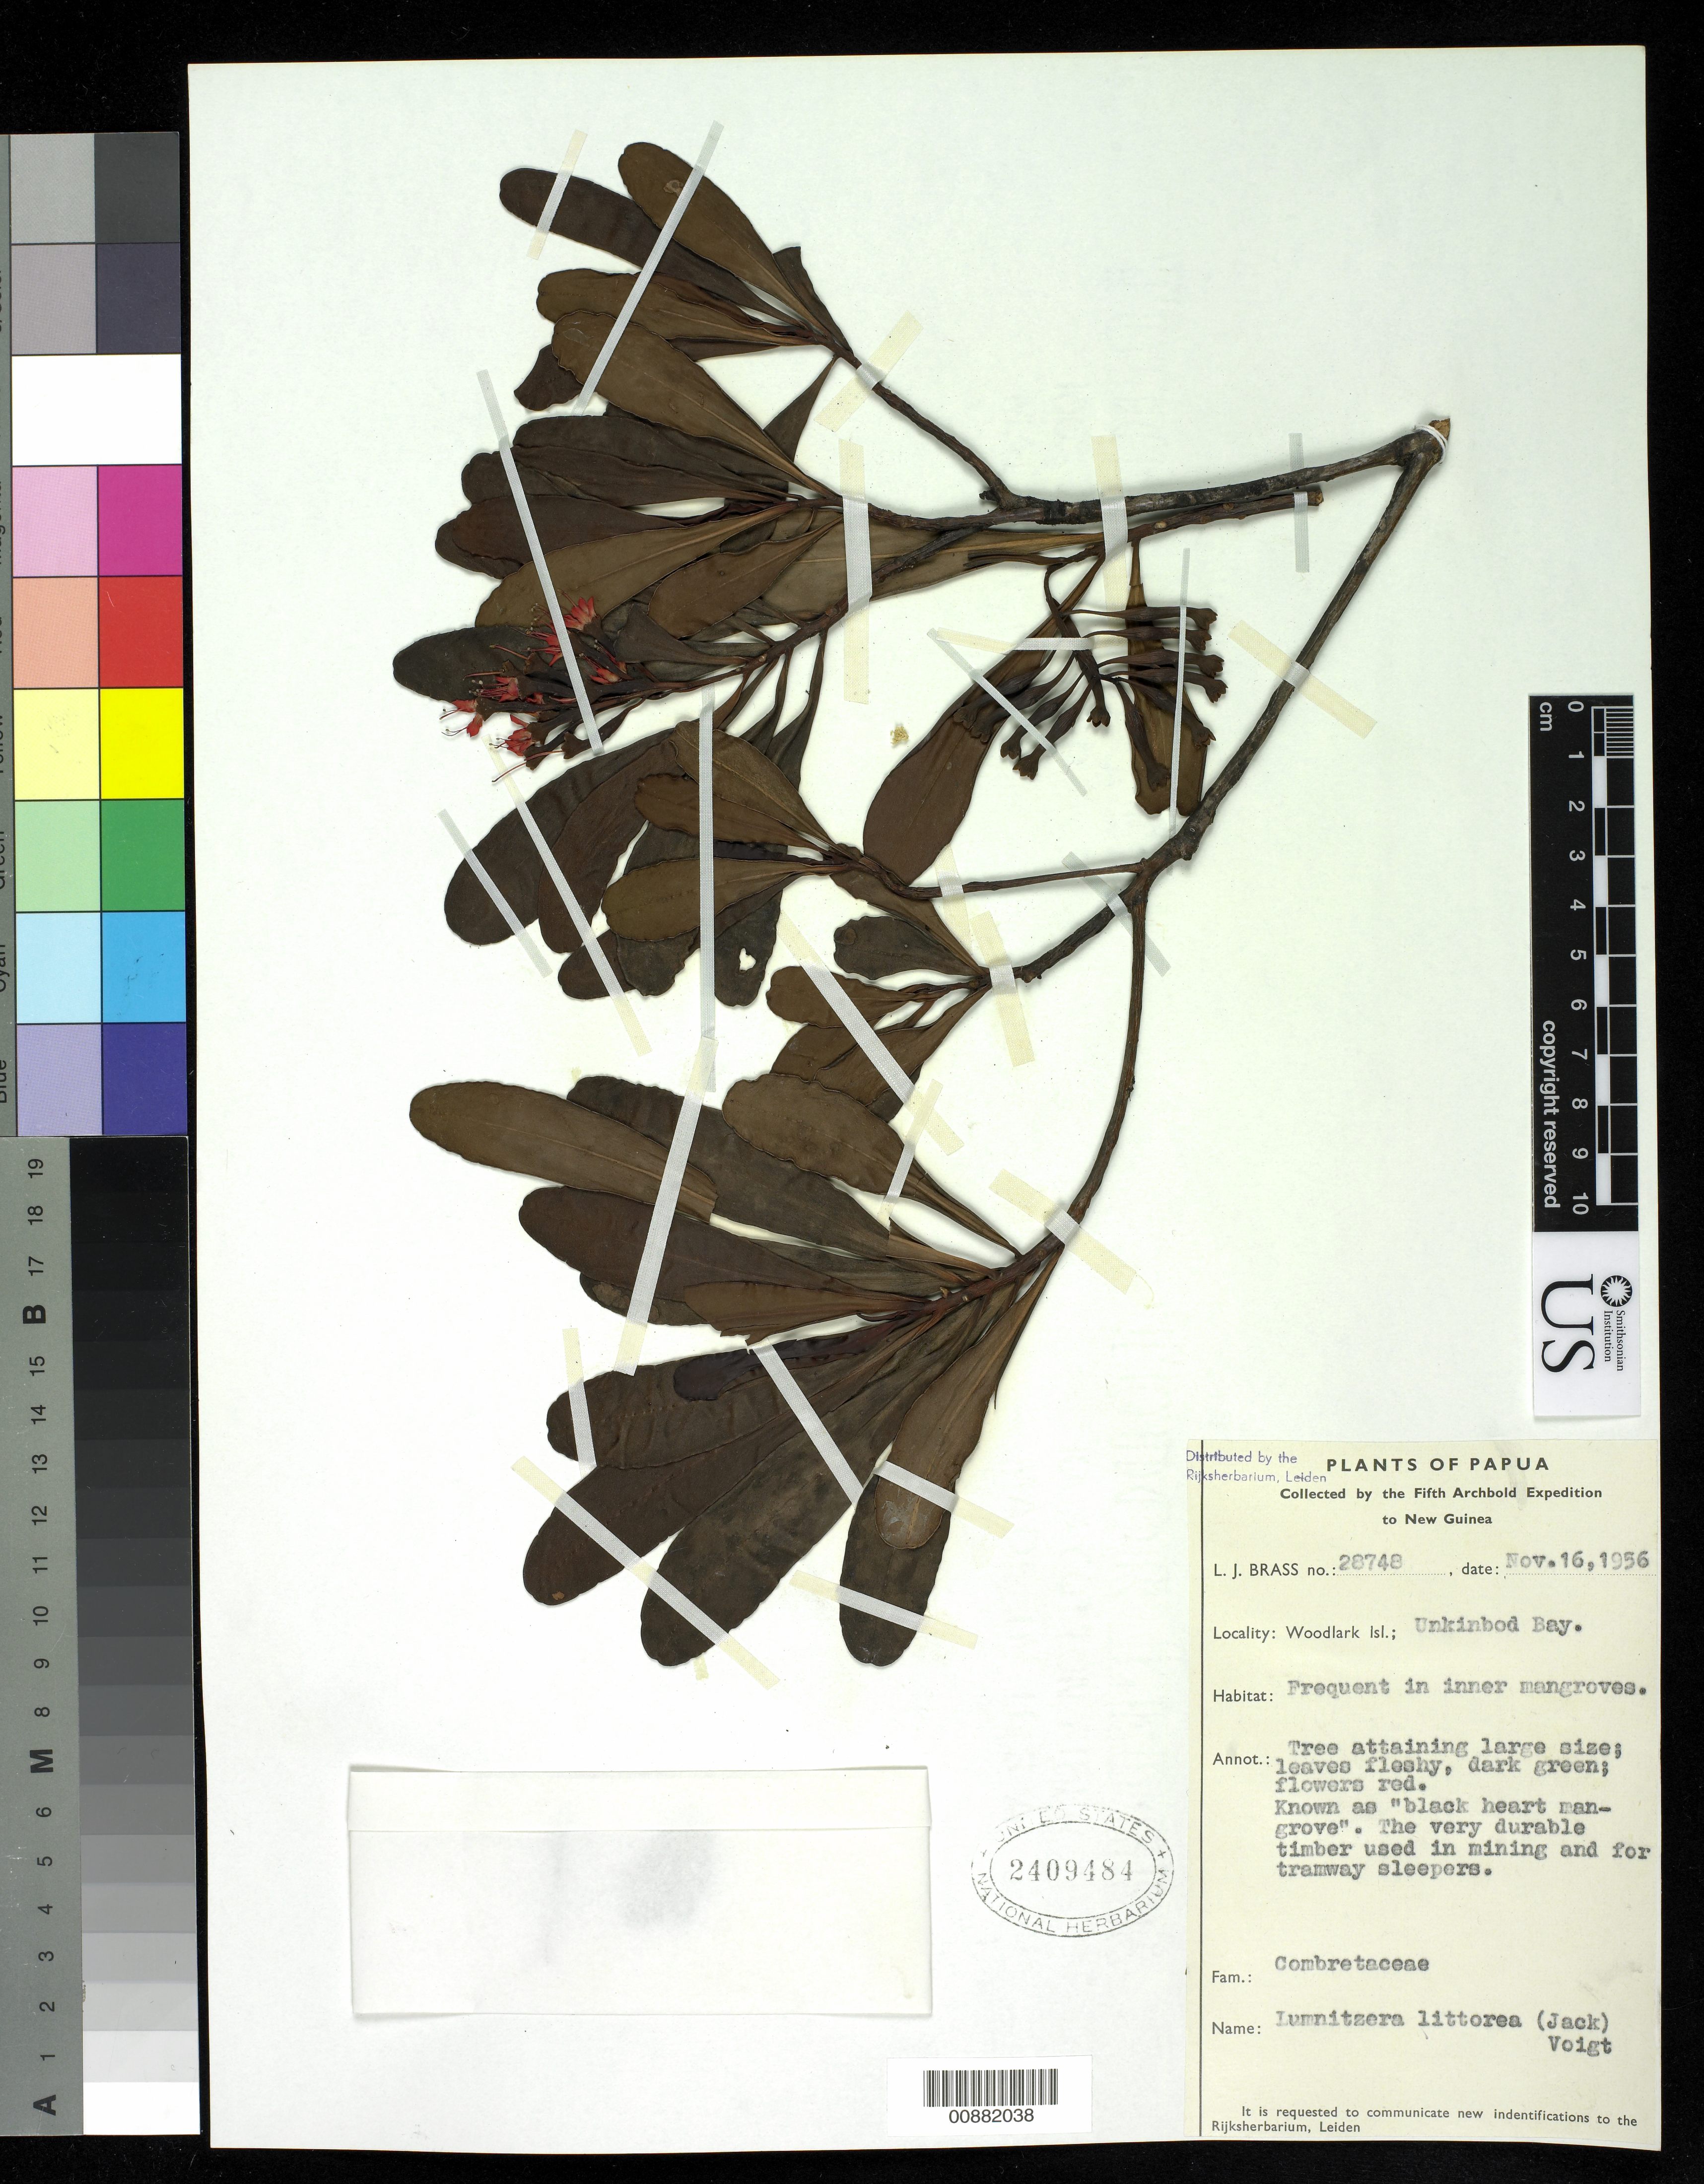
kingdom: Plantae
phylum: Tracheophyta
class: Magnoliopsida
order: Myrtales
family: Combretaceae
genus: Lumnitzera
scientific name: Lumnitzera littorea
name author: (Jack) Voight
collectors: L. J. Brass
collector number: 28748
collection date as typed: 16 Nov 1956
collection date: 1956-11-16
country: Papua New Guinea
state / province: Milne Bay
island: Muyua [Woodlark]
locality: Unkinbod Bay.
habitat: frequent in inner mangroves.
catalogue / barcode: US 2409484